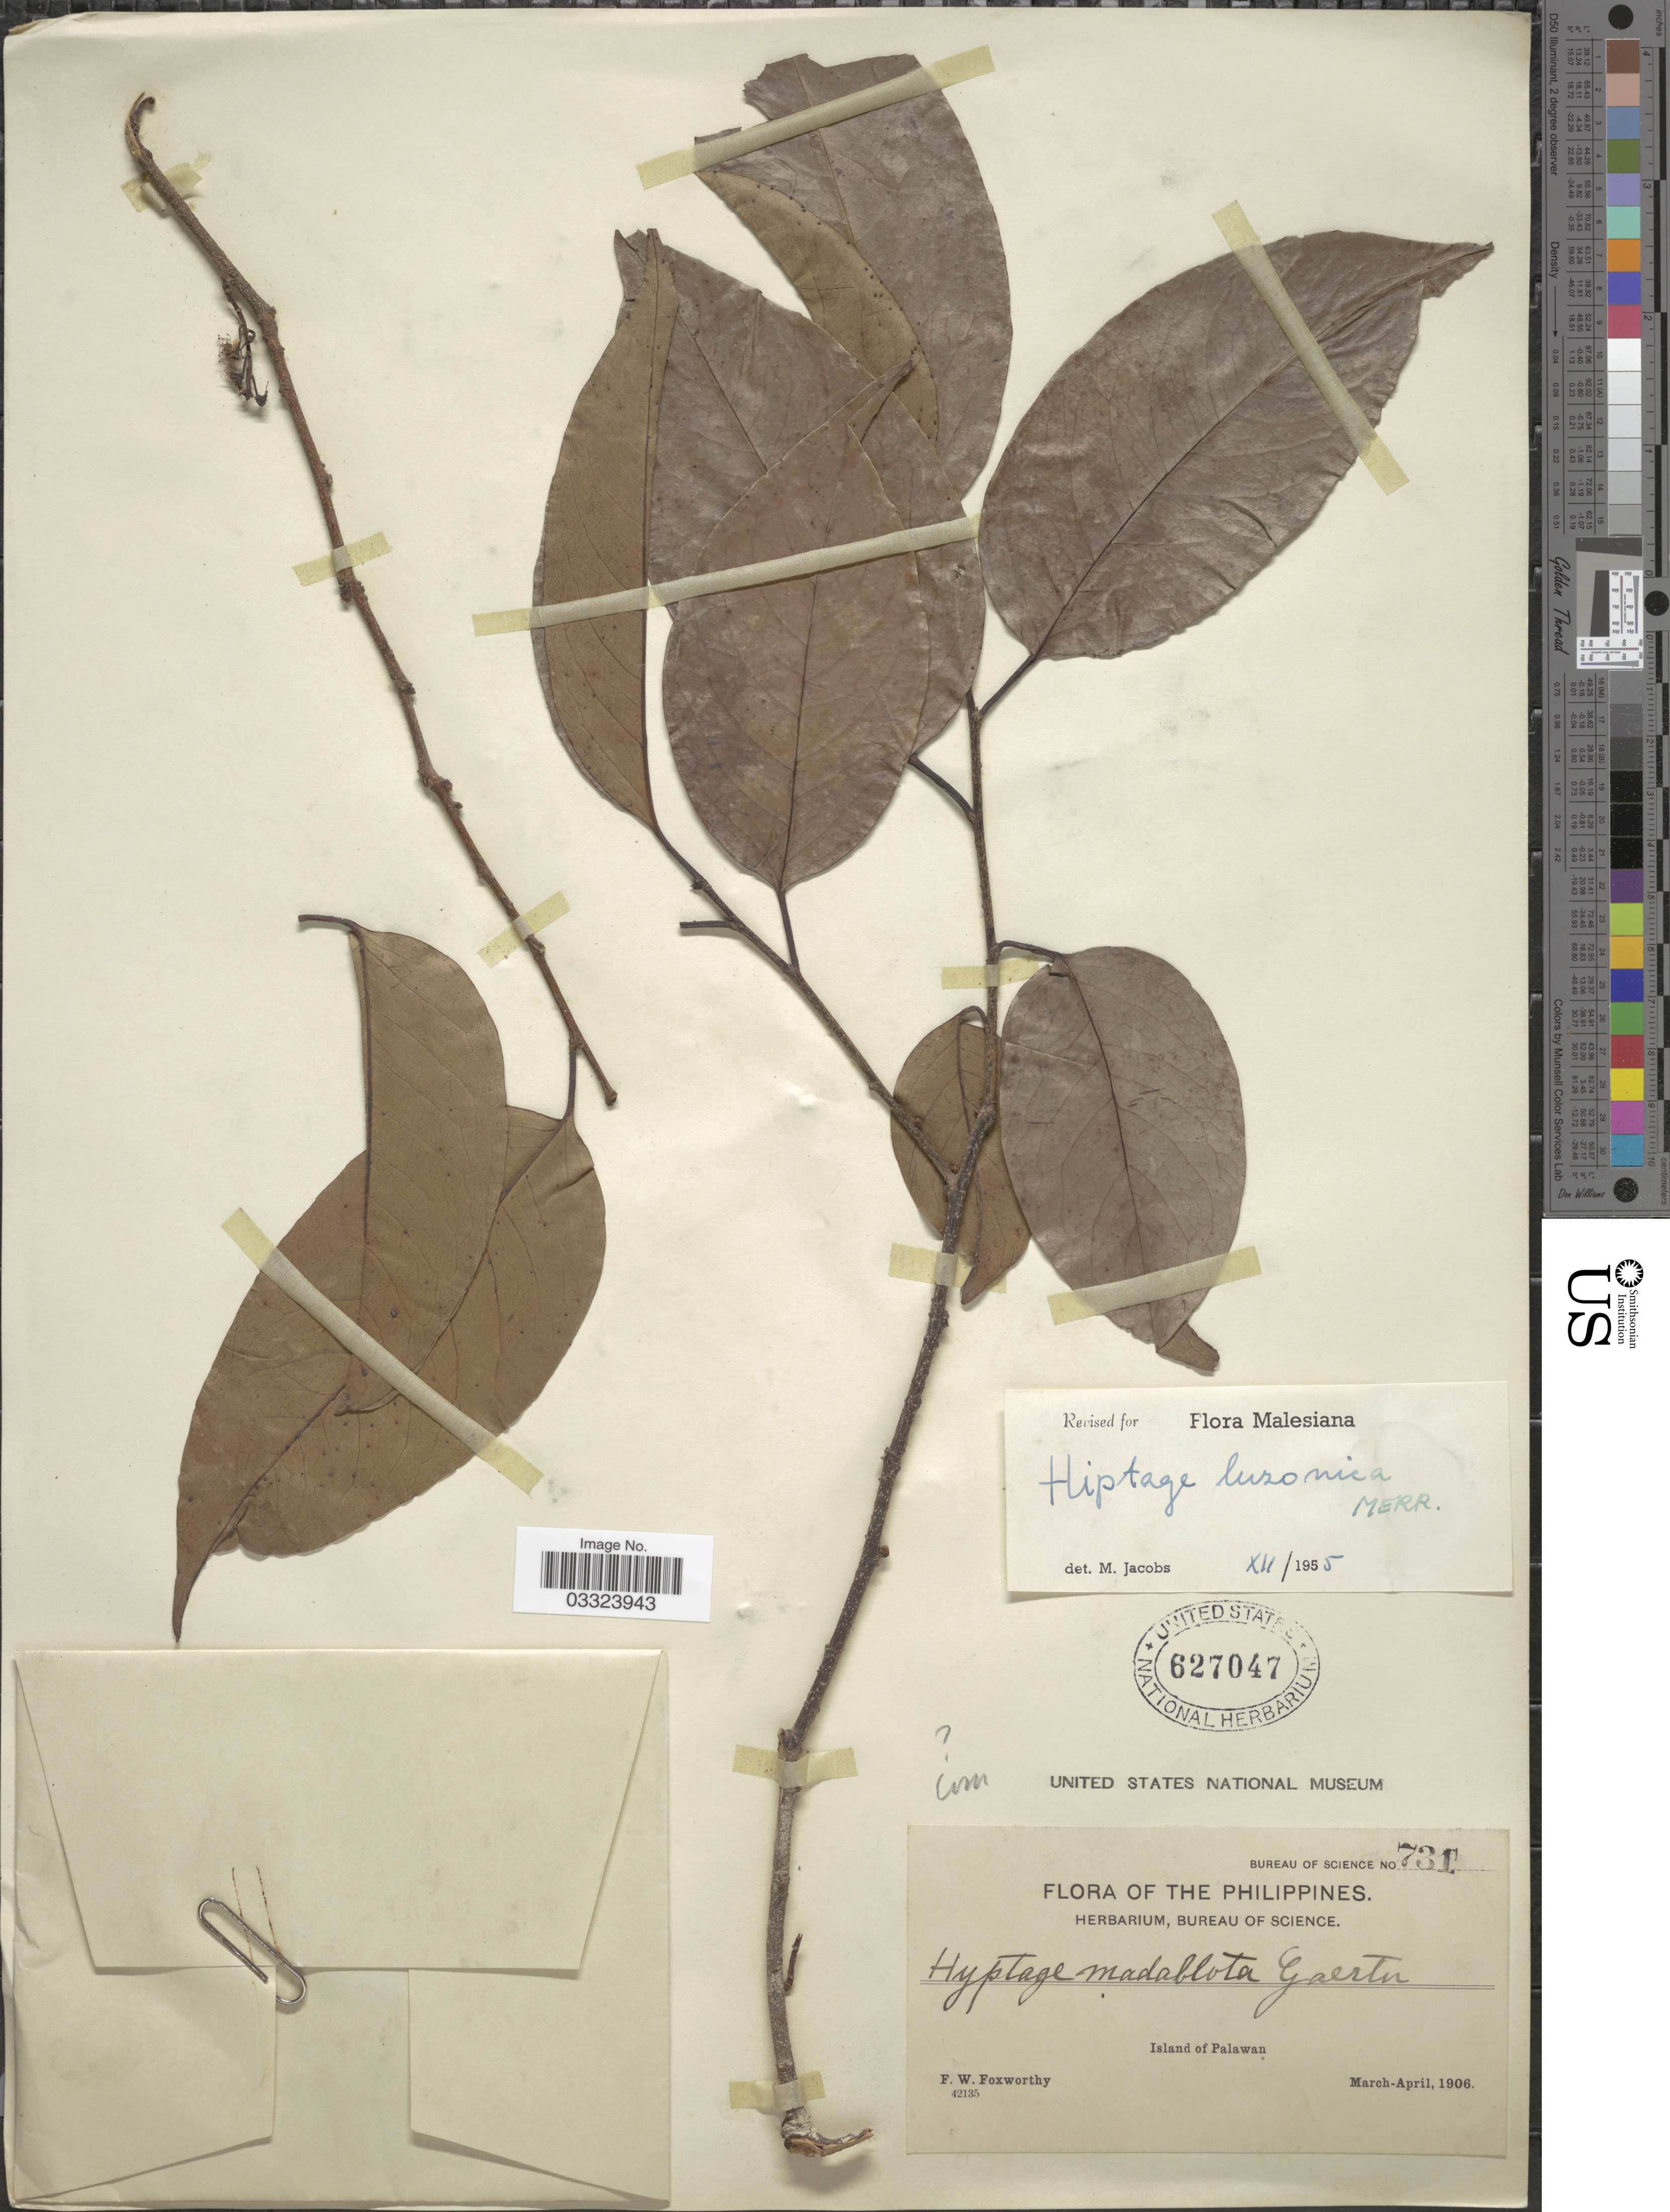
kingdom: Plantae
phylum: Tracheophyta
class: Magnoliopsida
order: Malpighiales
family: Malpighiaceae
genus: Hiptage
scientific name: Hiptage luzonica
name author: Merr.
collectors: F. W. Foxworthy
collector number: Bureau of Science 731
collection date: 1906-03/1906-04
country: Philippines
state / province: Mimaropa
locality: Island of Palawan.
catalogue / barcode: US 627047